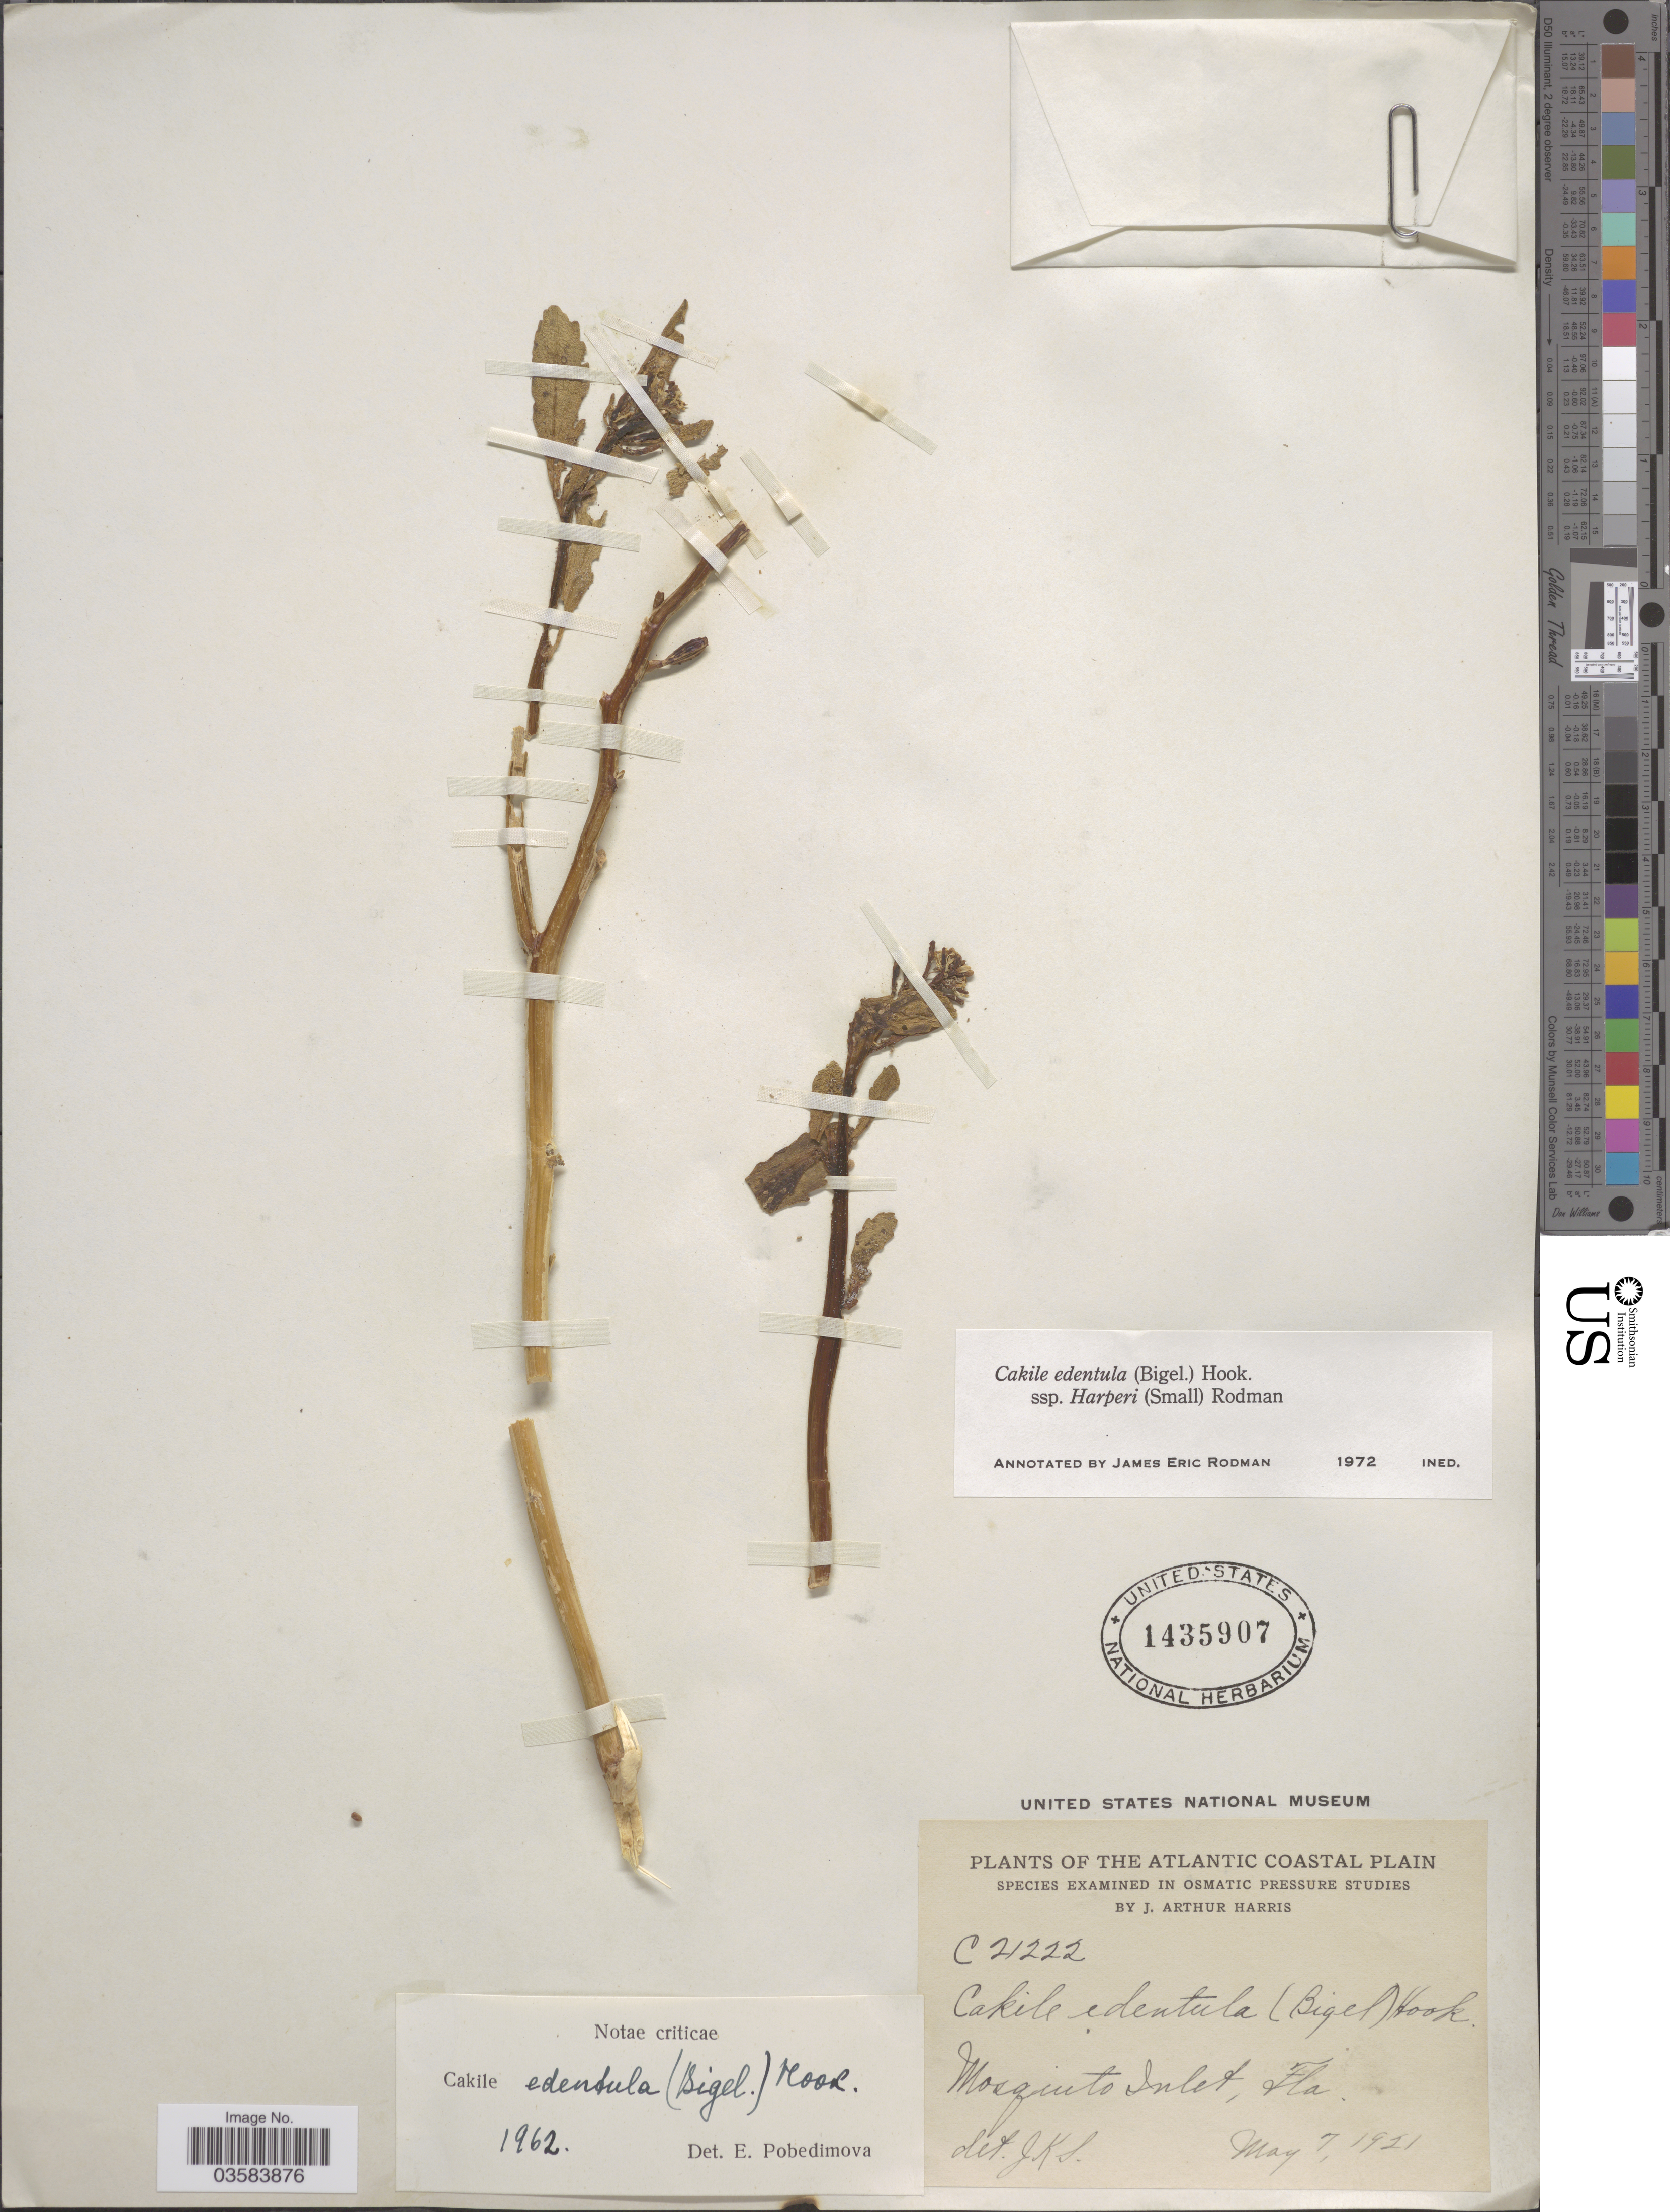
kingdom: Plantae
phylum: Tracheophyta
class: Magnoliopsida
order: Brassicales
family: Brassicaceae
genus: Cakile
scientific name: Cakile edentula subsp. harperi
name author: (Small) Rodman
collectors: J. A. Harris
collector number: C21222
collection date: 1921-05-07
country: United States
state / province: Florida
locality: The Atlantic Coastal Plain. Mosquito Inlet.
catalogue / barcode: US 1435907